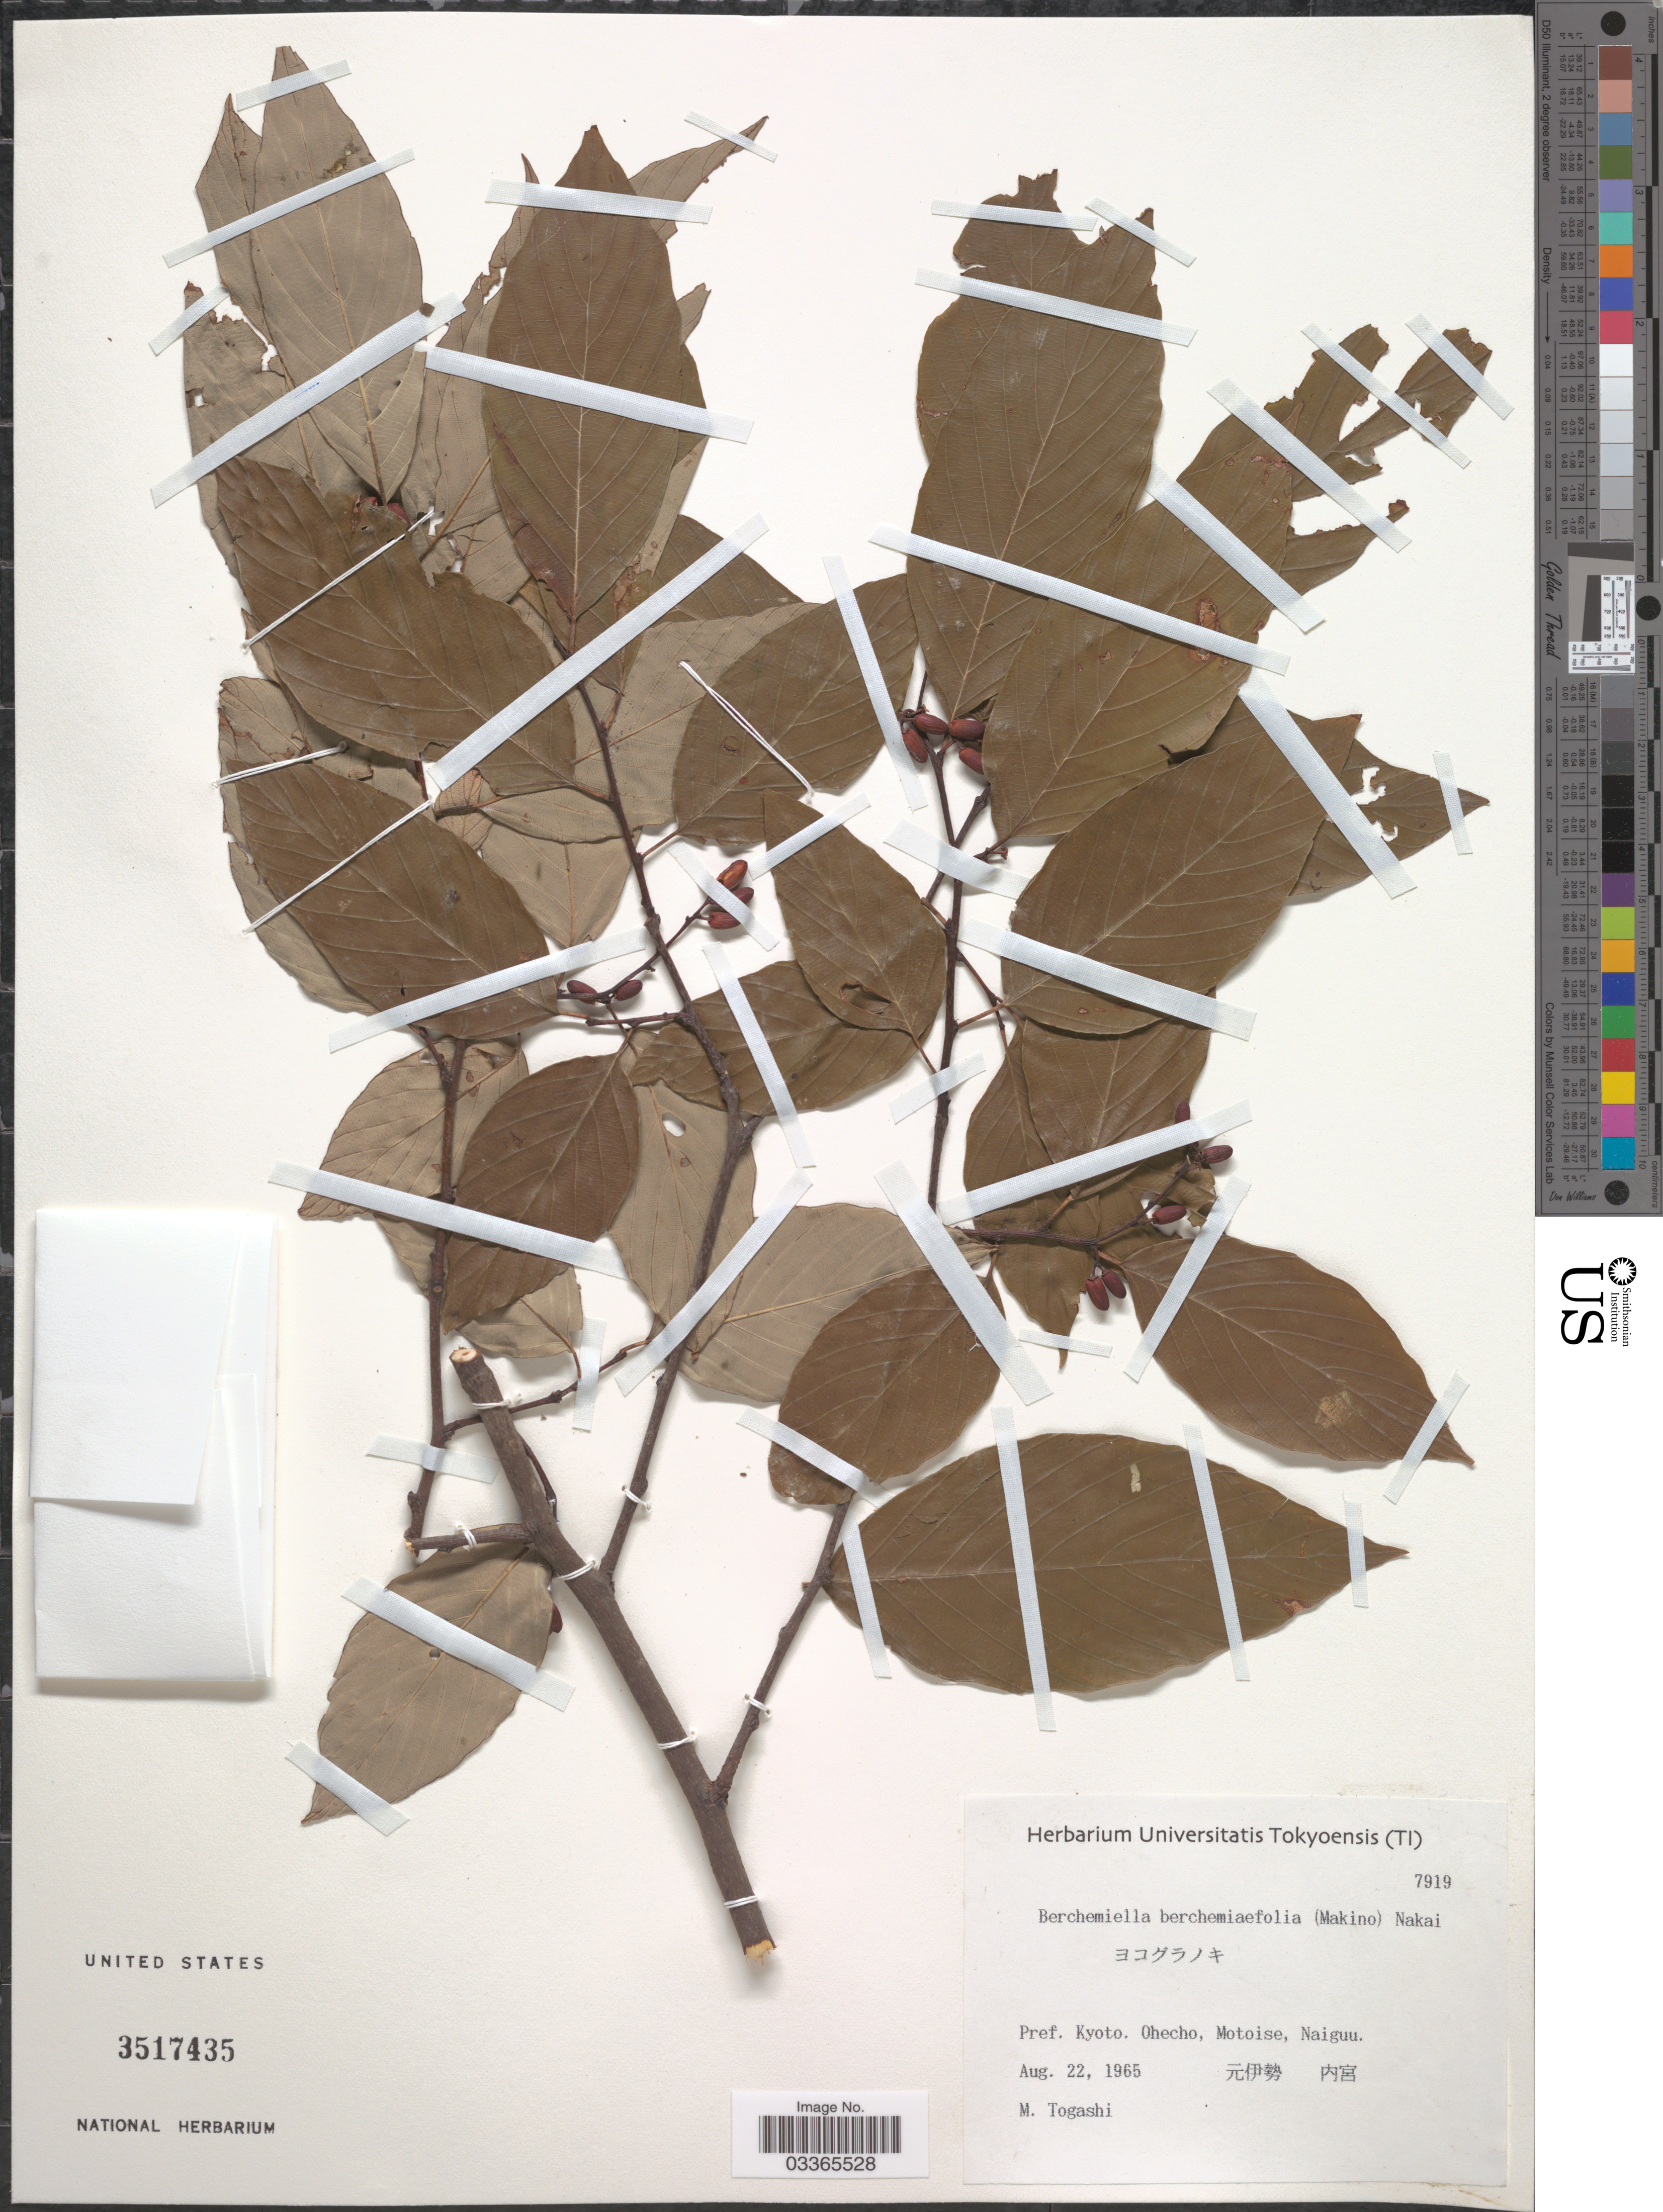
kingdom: Plantae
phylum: Tracheophyta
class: Magnoliopsida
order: Rosales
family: Rhamnaceae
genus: Berchemia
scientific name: Berchemia berchemiifolia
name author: (Makino) Koidz.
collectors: M. Togashi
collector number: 7919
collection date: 1965-08-22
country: Japan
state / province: Kyoto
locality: Pref. Kyoto. Ohecho, Motoise, Naiguu.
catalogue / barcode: US 3517435